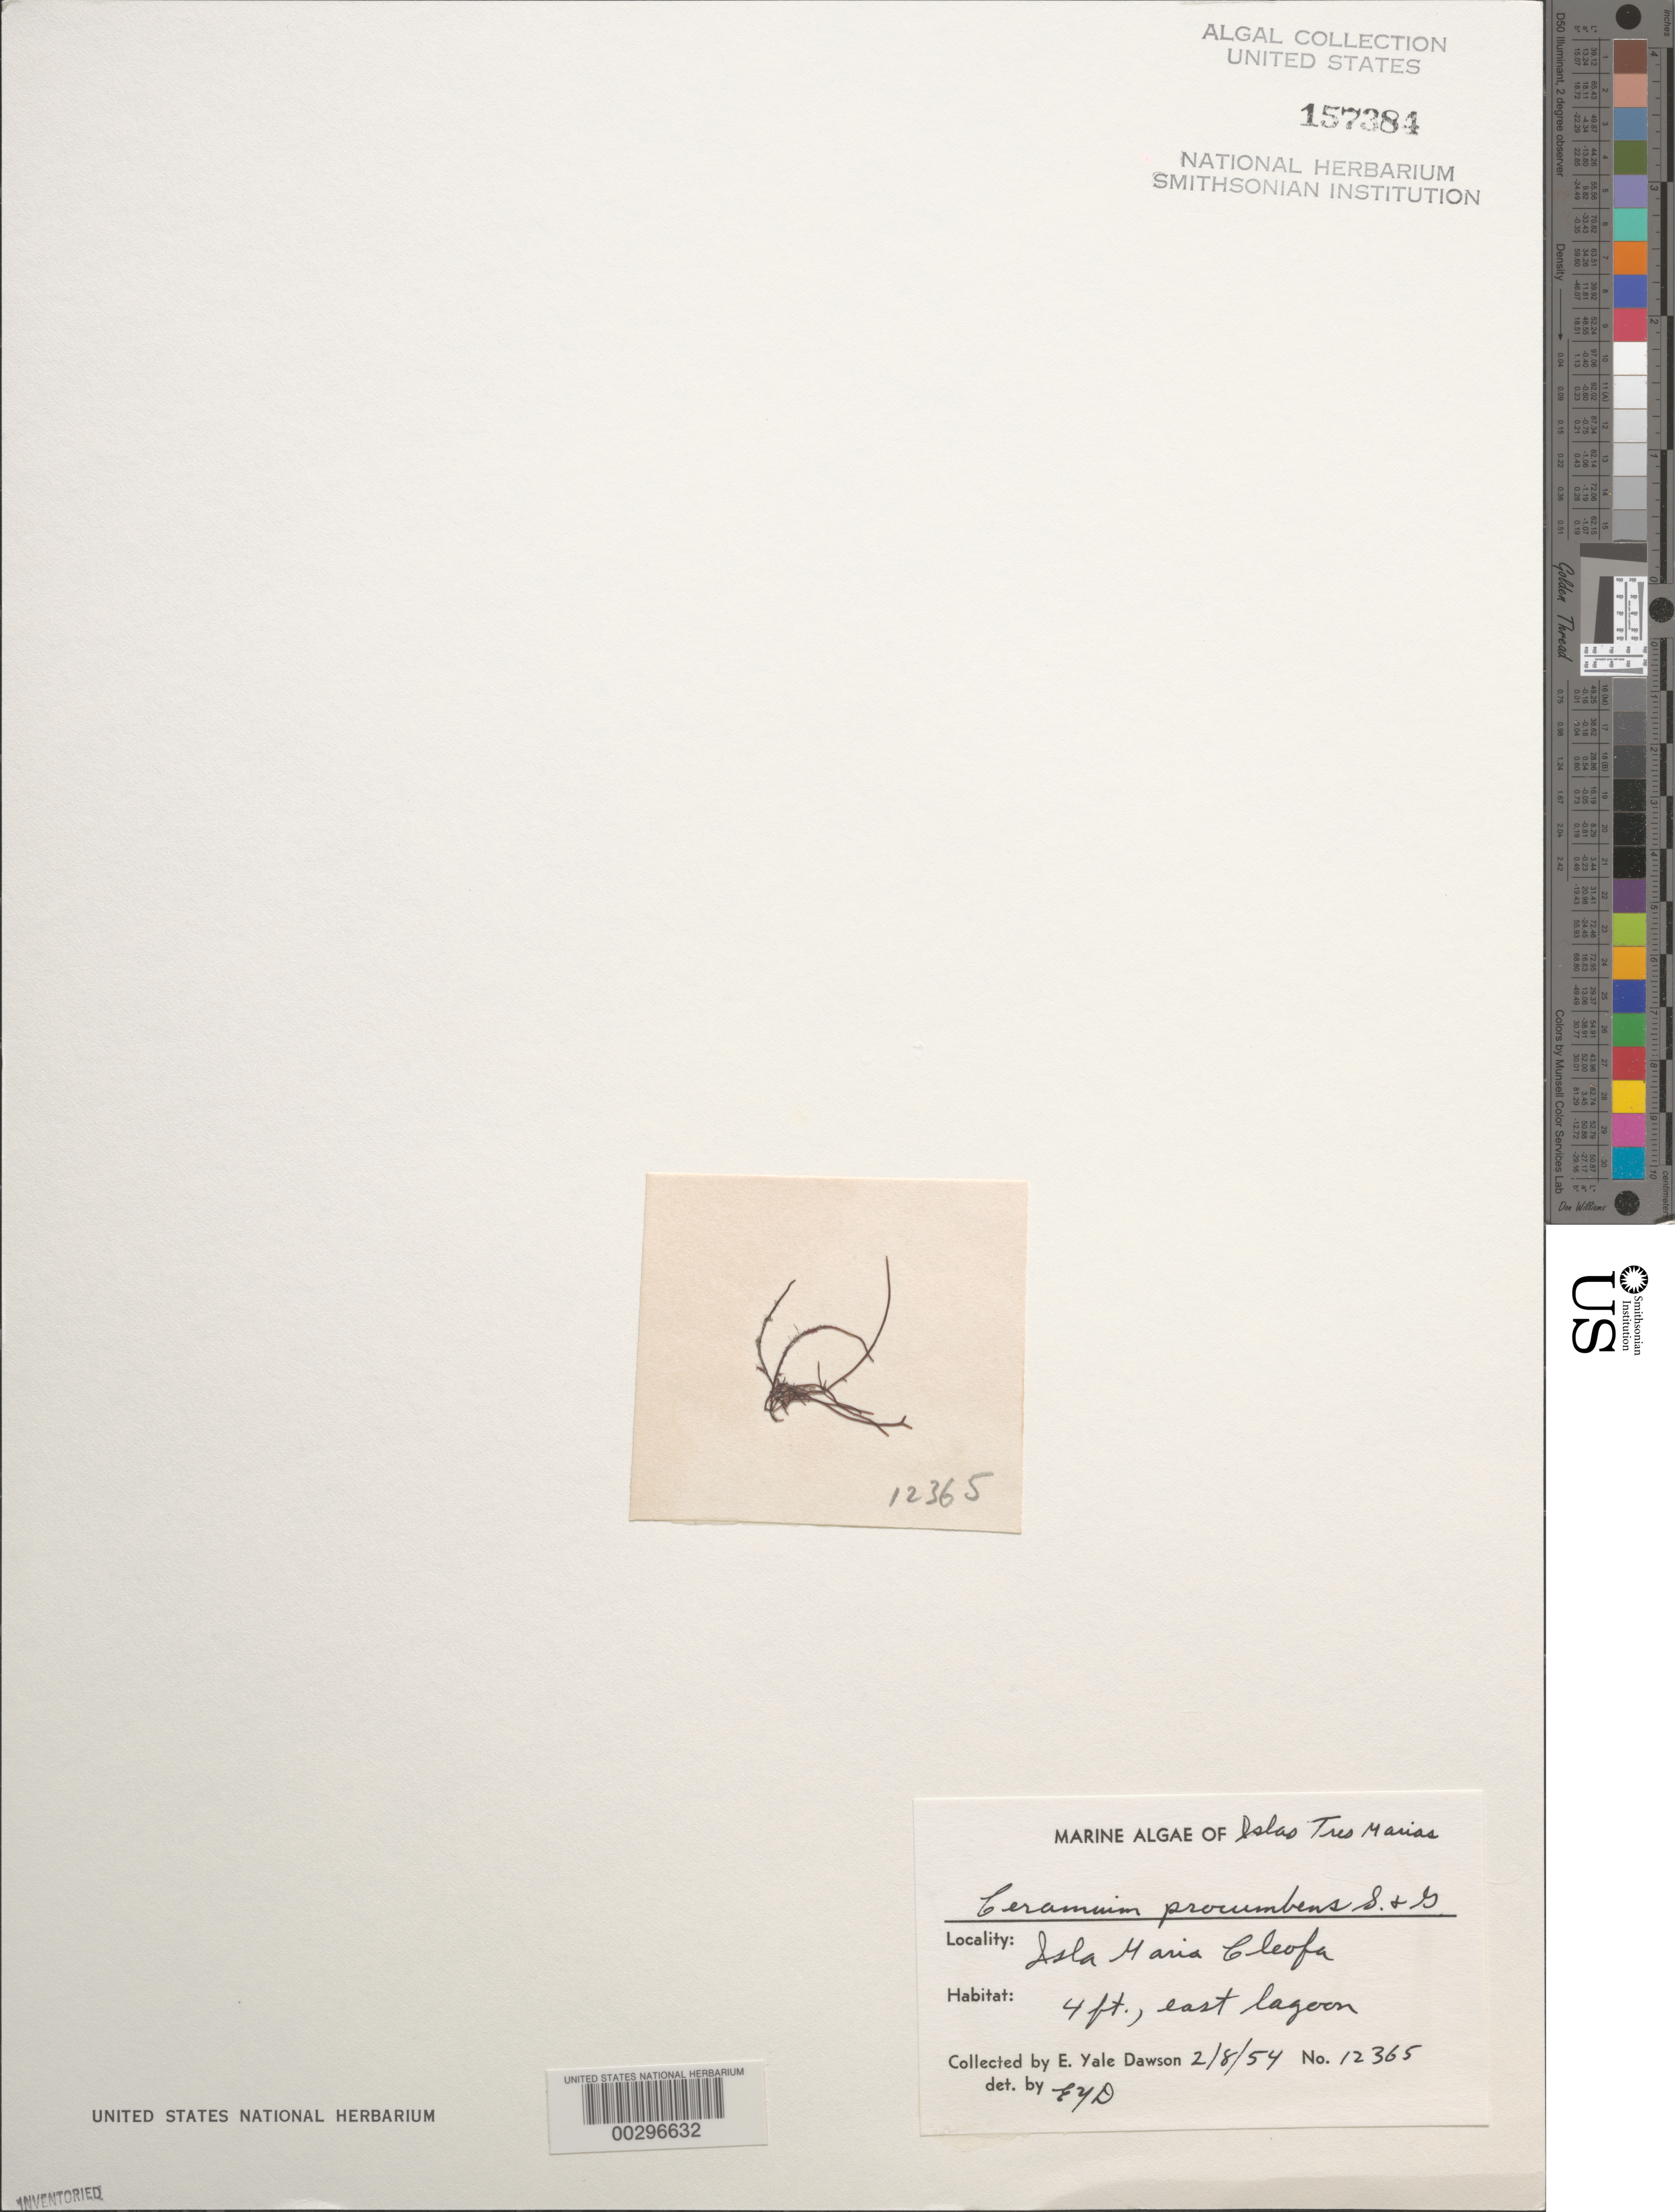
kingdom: Plantae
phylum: Rhodophyta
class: Florideophyceae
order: Ceramiales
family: Ceramiaceae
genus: Ceramium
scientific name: Ceramium procumbens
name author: Setch. & N.L. Gardner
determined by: Dawson, E. Y.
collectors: E. Y. Dawson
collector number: EYD 12365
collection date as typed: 08 Feb 1954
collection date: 1954-02-08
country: Mexico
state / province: Nayarit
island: Isla Maria Cleofa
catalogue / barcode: US 157384